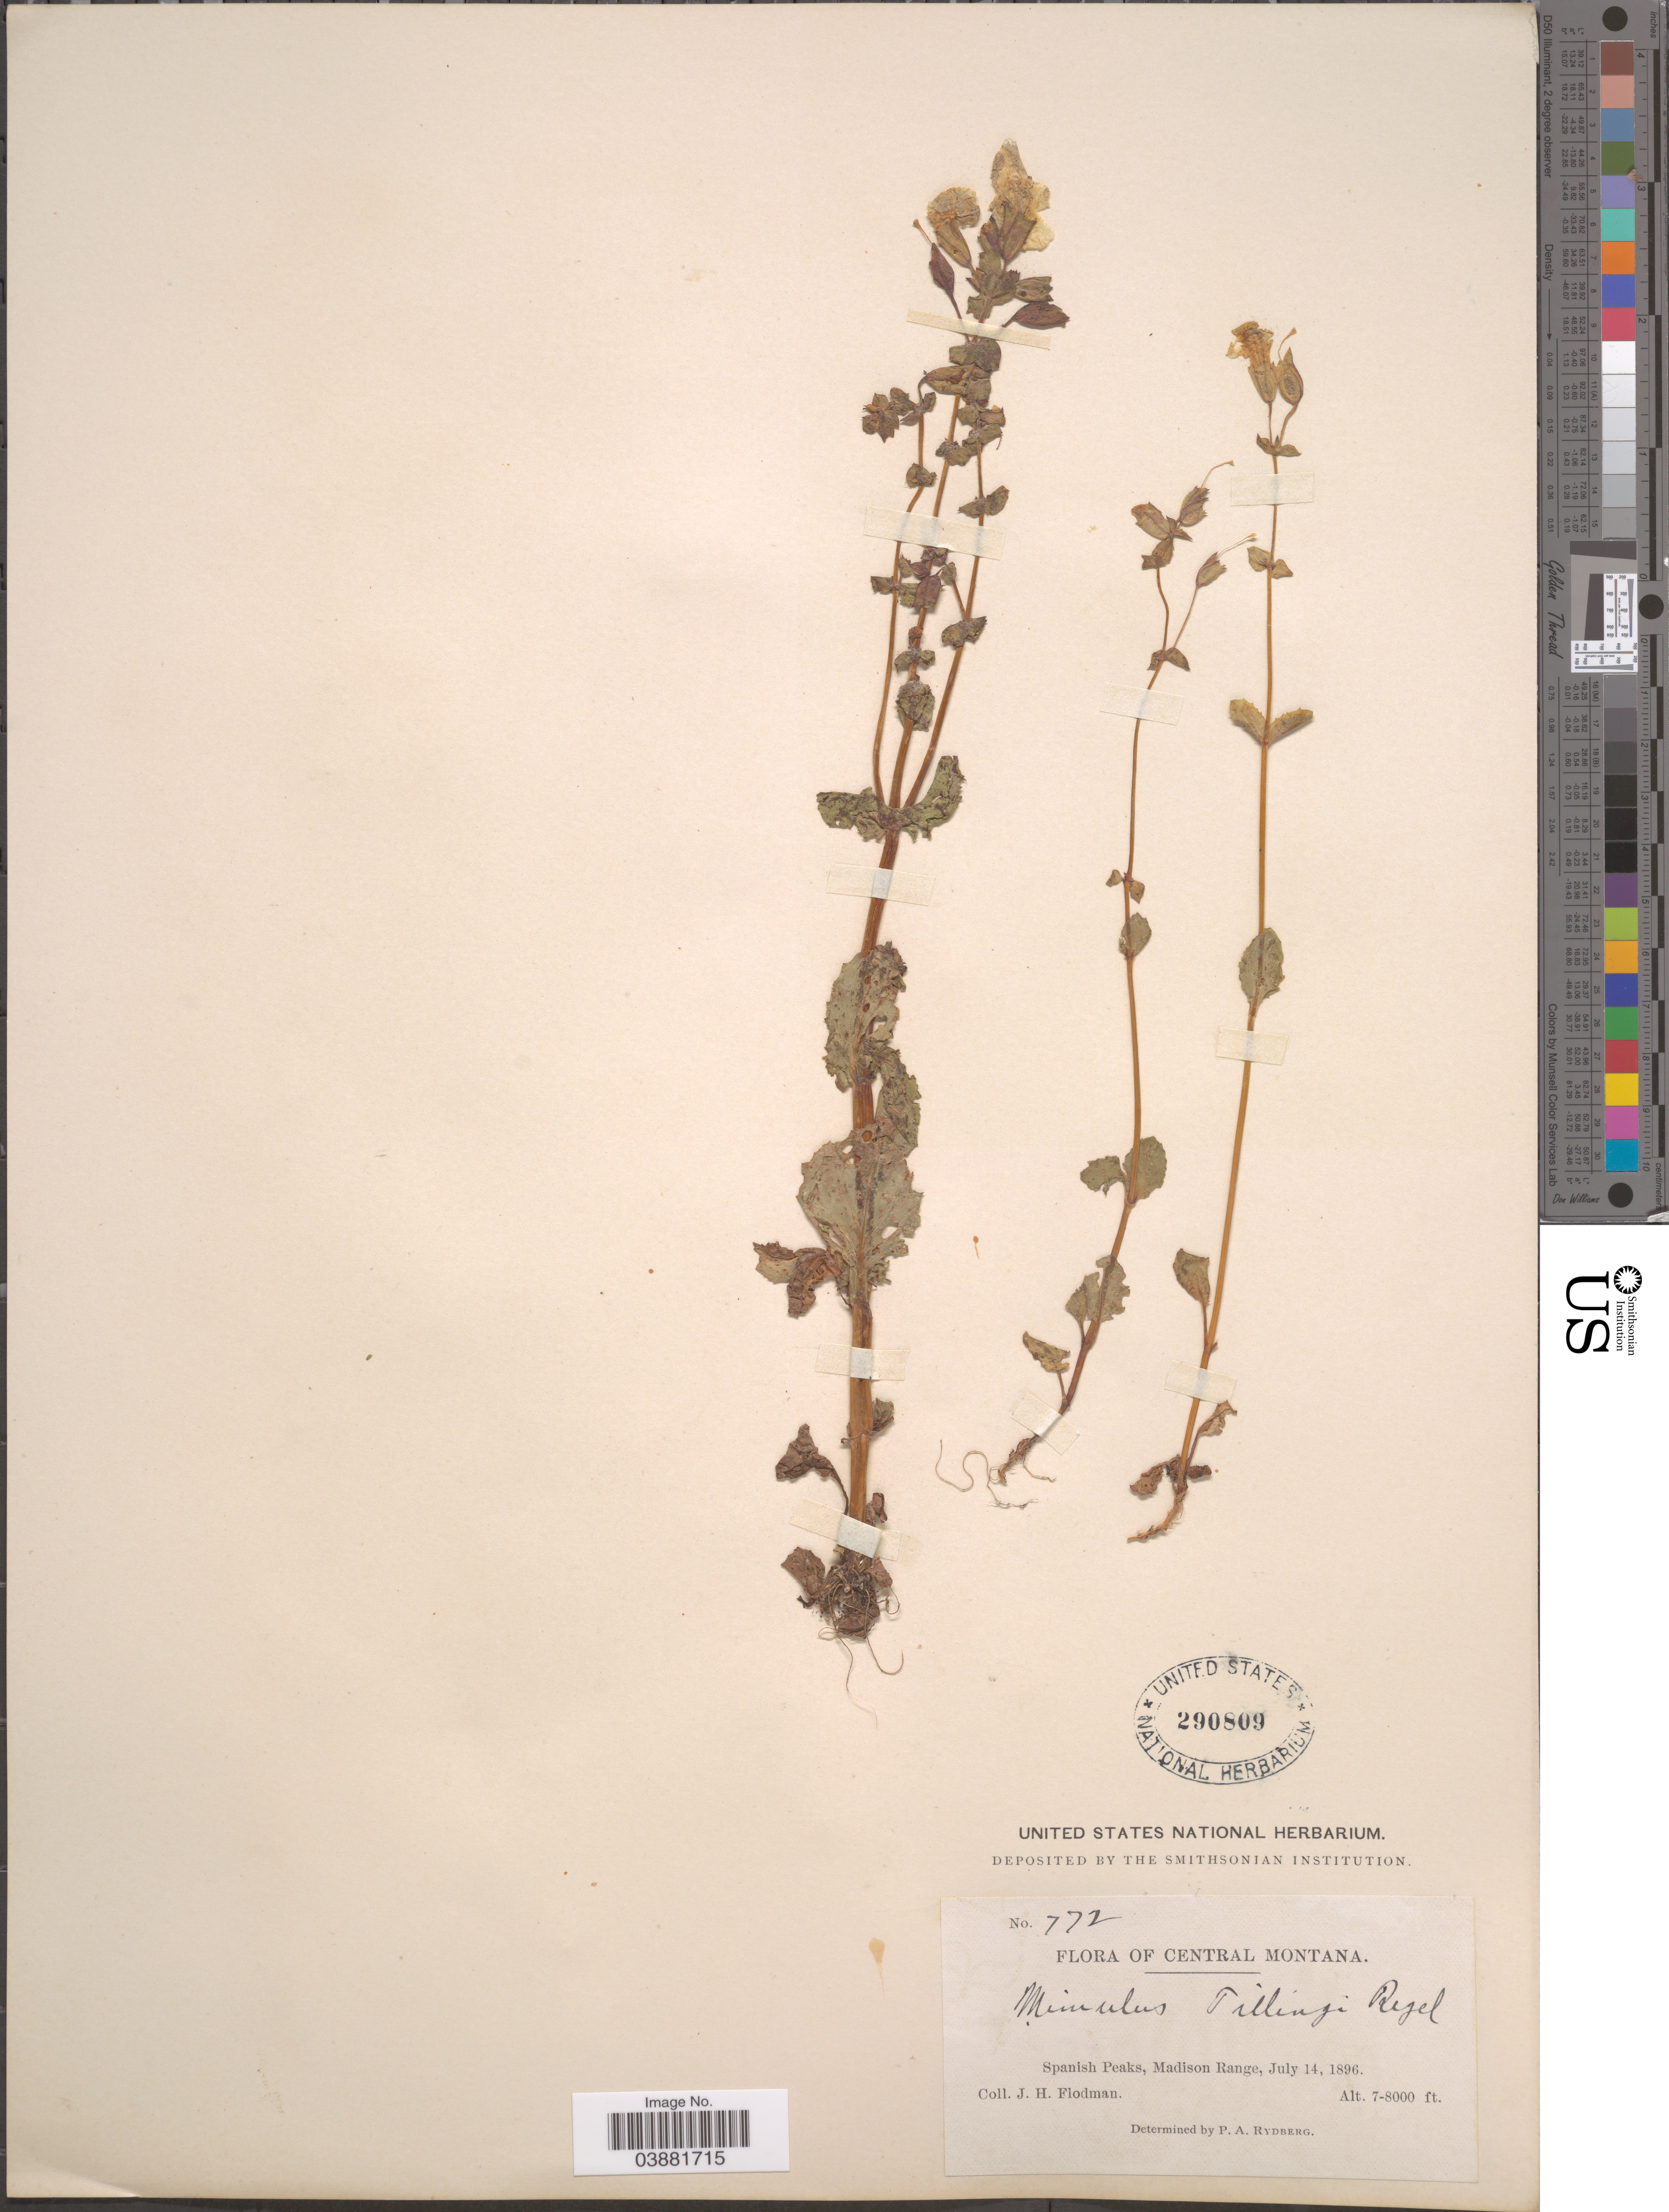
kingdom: Plantae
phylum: Tracheophyta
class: Magnoliopsida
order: Lamiales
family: Phrymaceae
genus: Mimulus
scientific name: Mimulus guttatus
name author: DC.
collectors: J. Flodman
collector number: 772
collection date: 1896-07-14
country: United States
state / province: Montana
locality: Central Montana. Spanish Peaks, Madison Range.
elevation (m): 2134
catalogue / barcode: US 290809